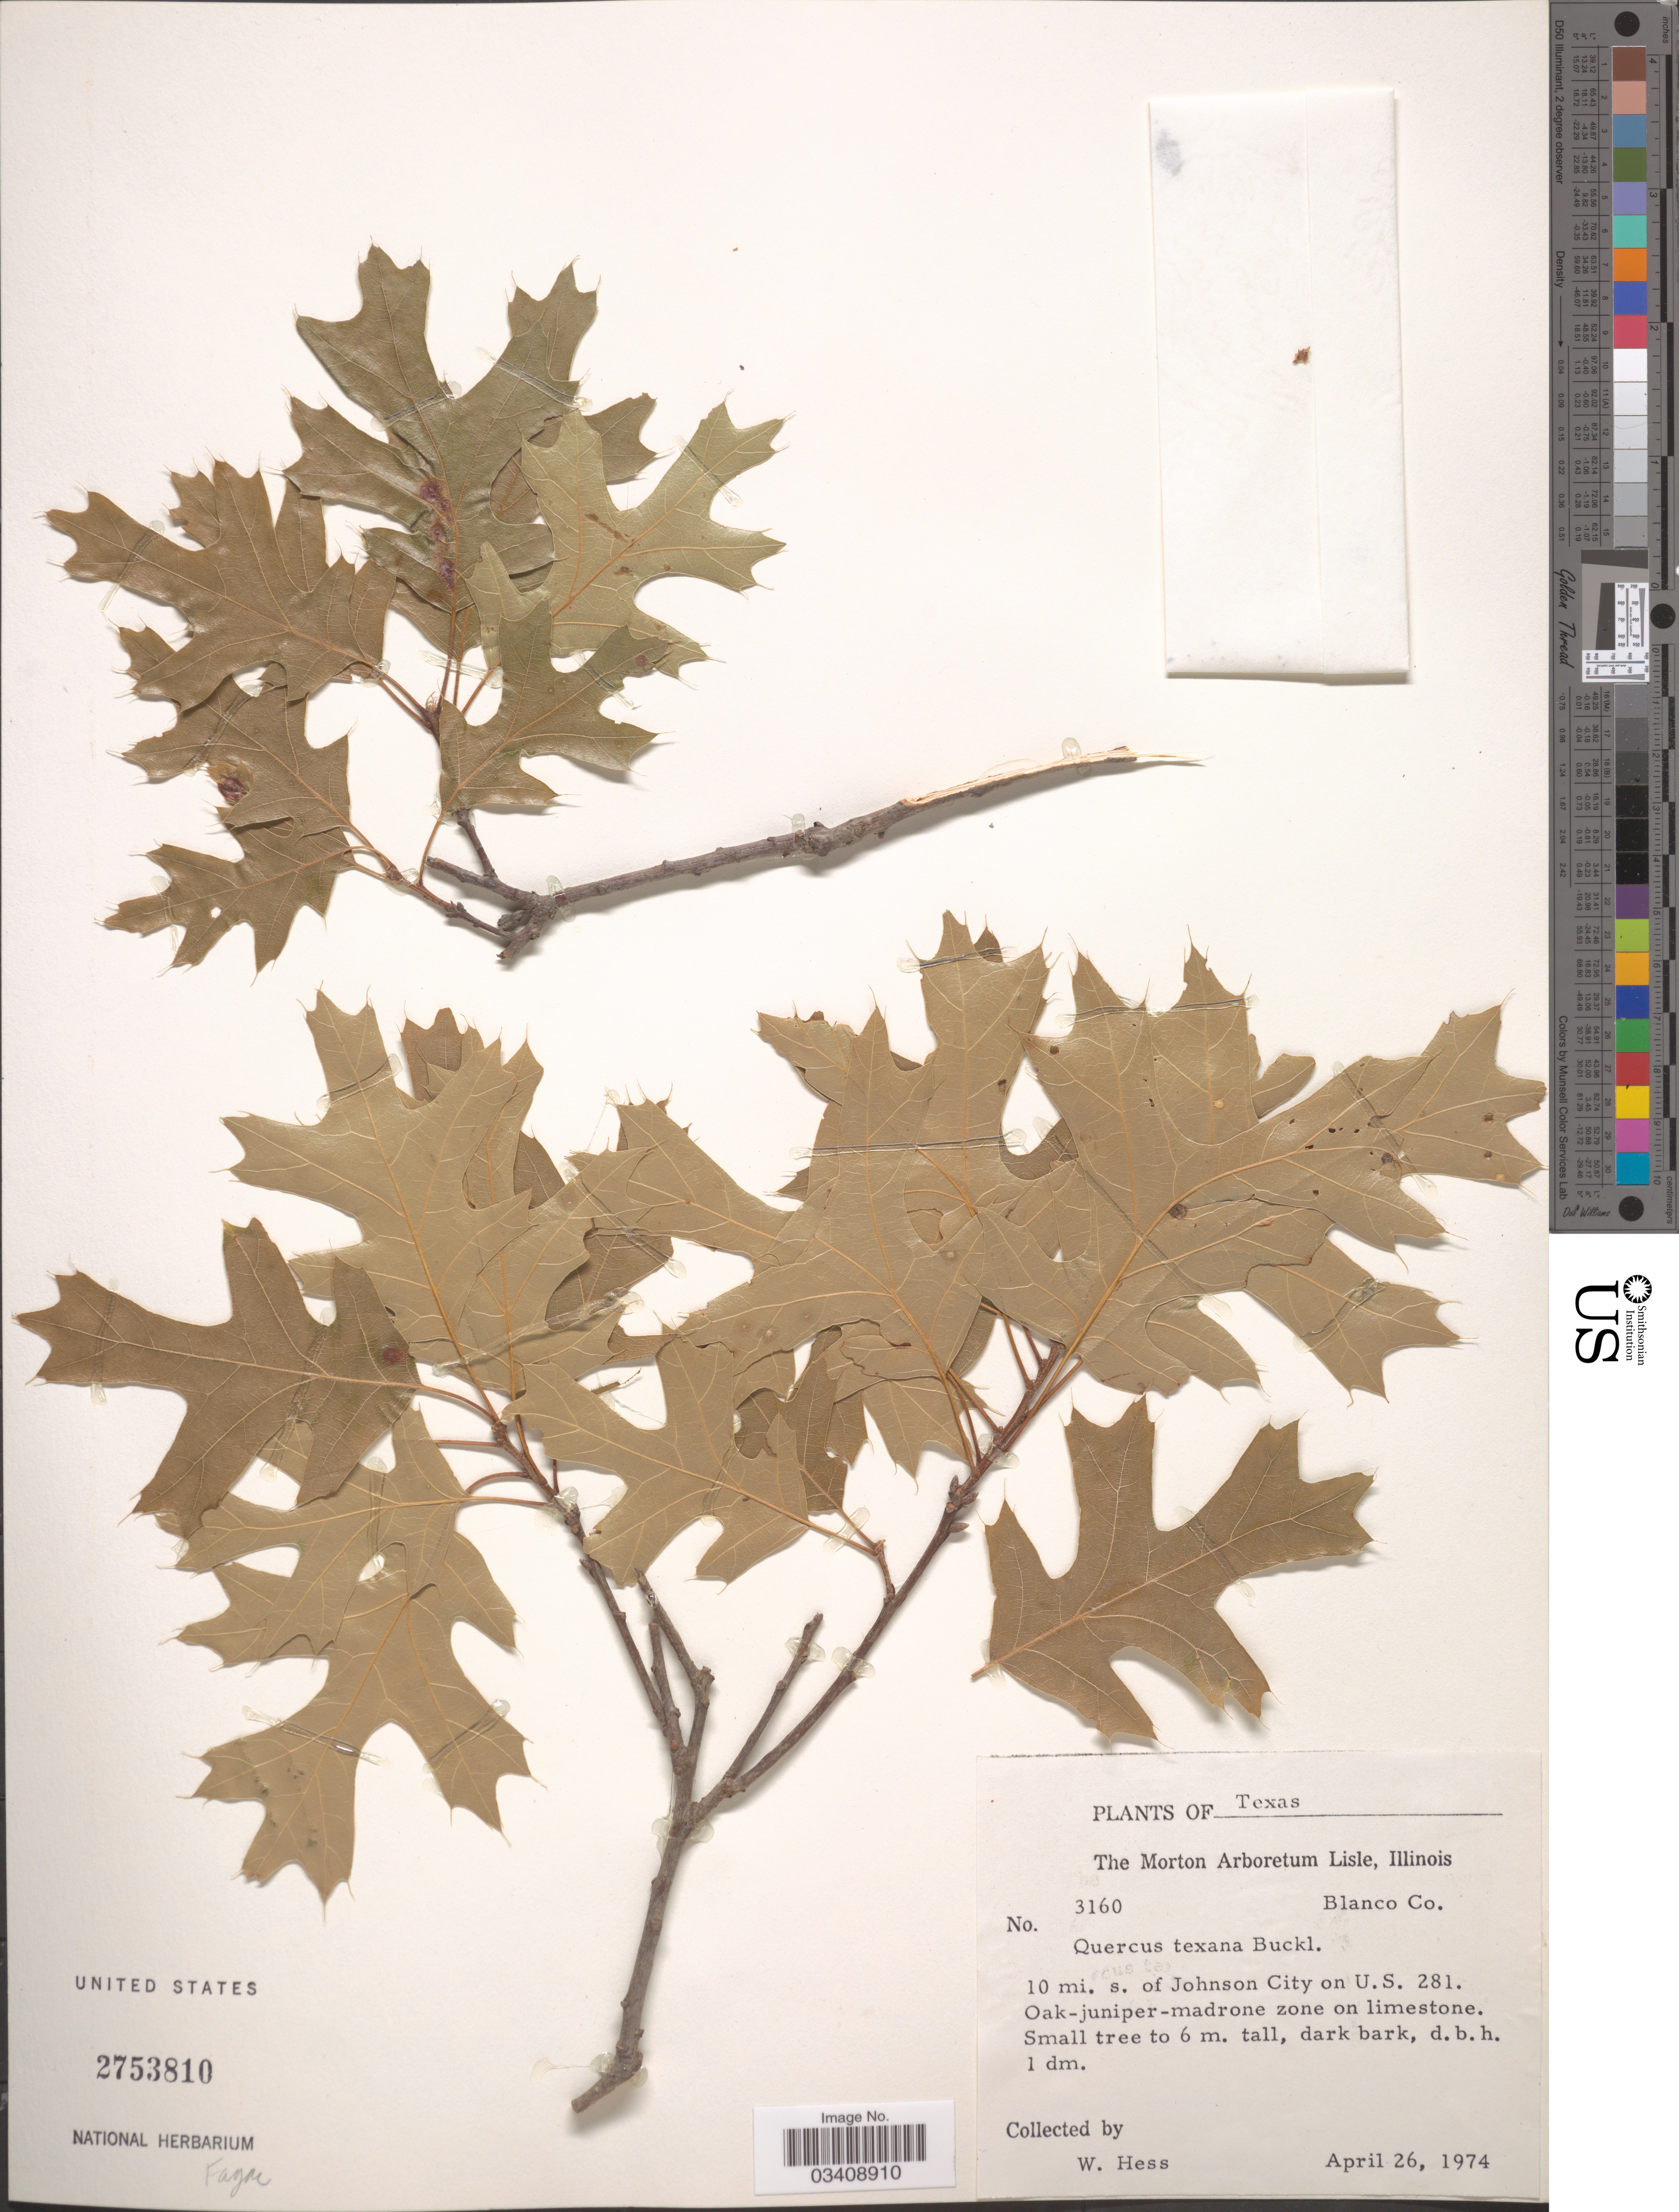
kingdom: Plantae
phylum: Tracheophyta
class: Magnoliopsida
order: Fagales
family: Fagaceae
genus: Quercus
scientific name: Quercus texana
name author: Buckley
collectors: W. Hess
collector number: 3160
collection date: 1974-04-26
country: United States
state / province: Texas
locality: Blanco Co. 10 mi. s. of Johnson City on U.S. 281. Oak-juniper-madrone zone on limestone.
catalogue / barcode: US 2753810